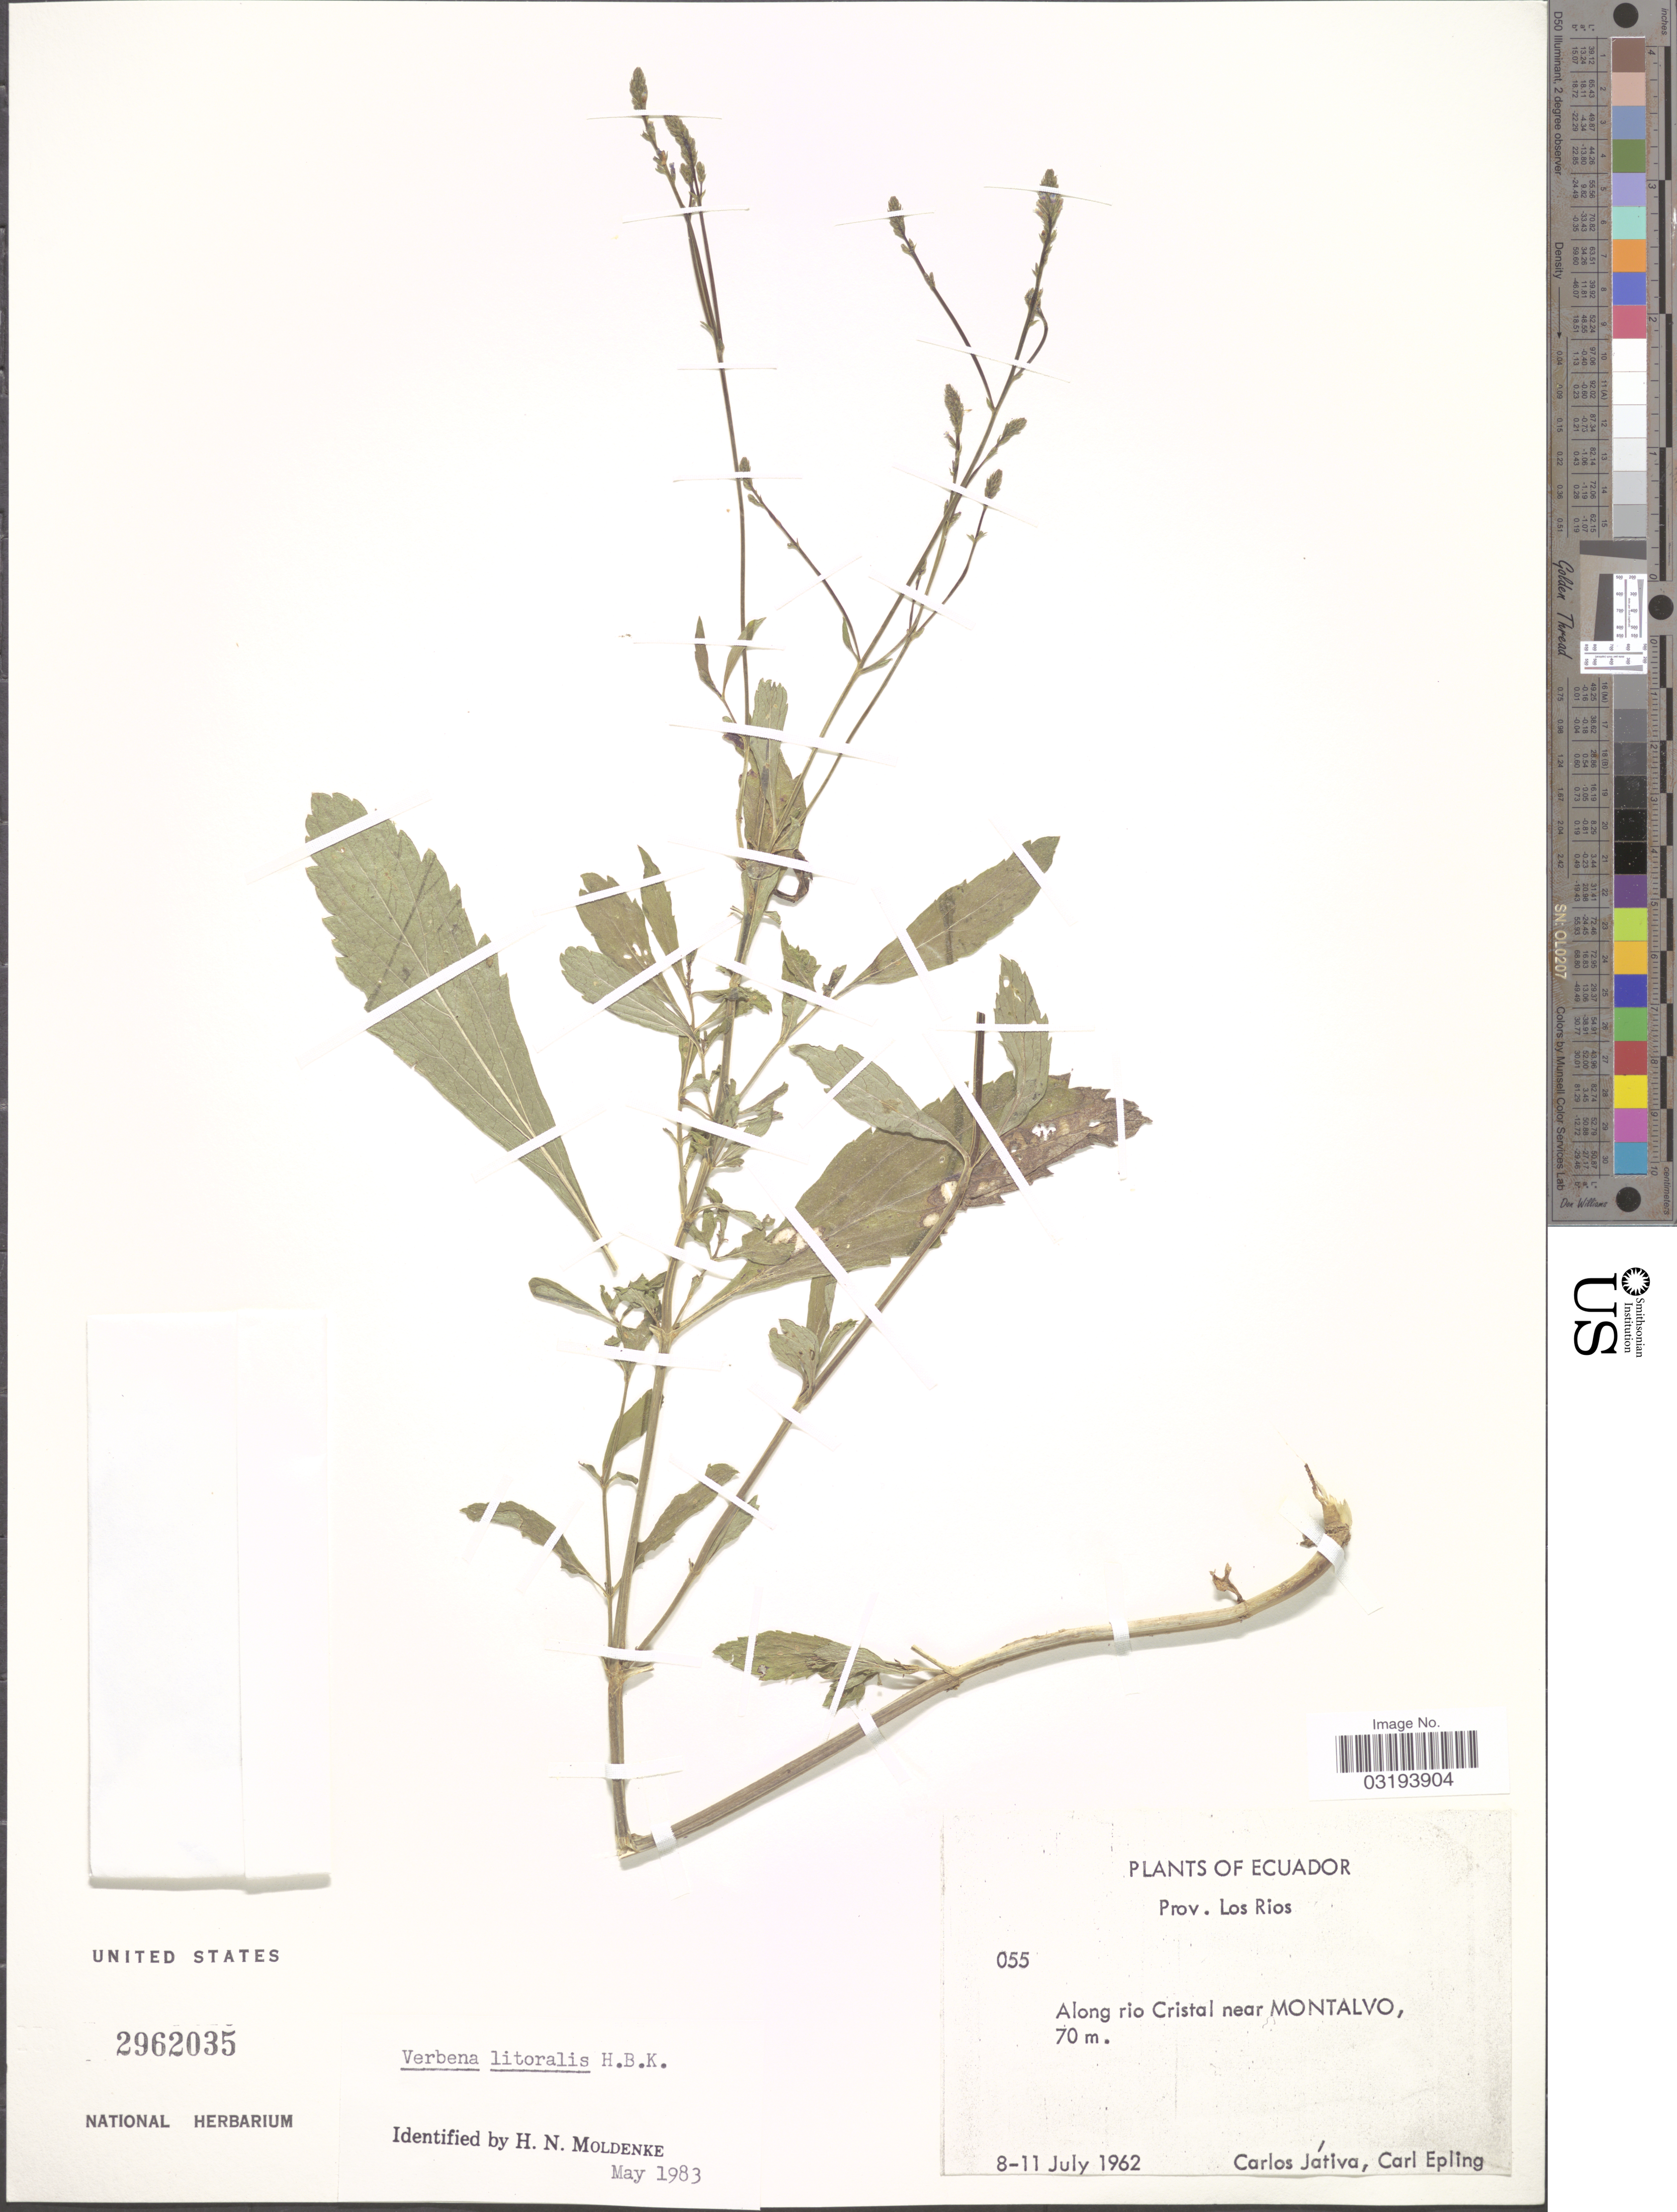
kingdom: Plantae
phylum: Tracheophyta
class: Magnoliopsida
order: Lamiales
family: Verbenaceae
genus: Verbena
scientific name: Verbena litoralis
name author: Kunth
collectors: C. D. Játiva & C. C. Epling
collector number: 055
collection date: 1962-07-08/1962-07-11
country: Ecuador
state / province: Los Ríos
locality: Along rio Cristal near Montalvo.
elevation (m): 70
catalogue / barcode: US 2962035